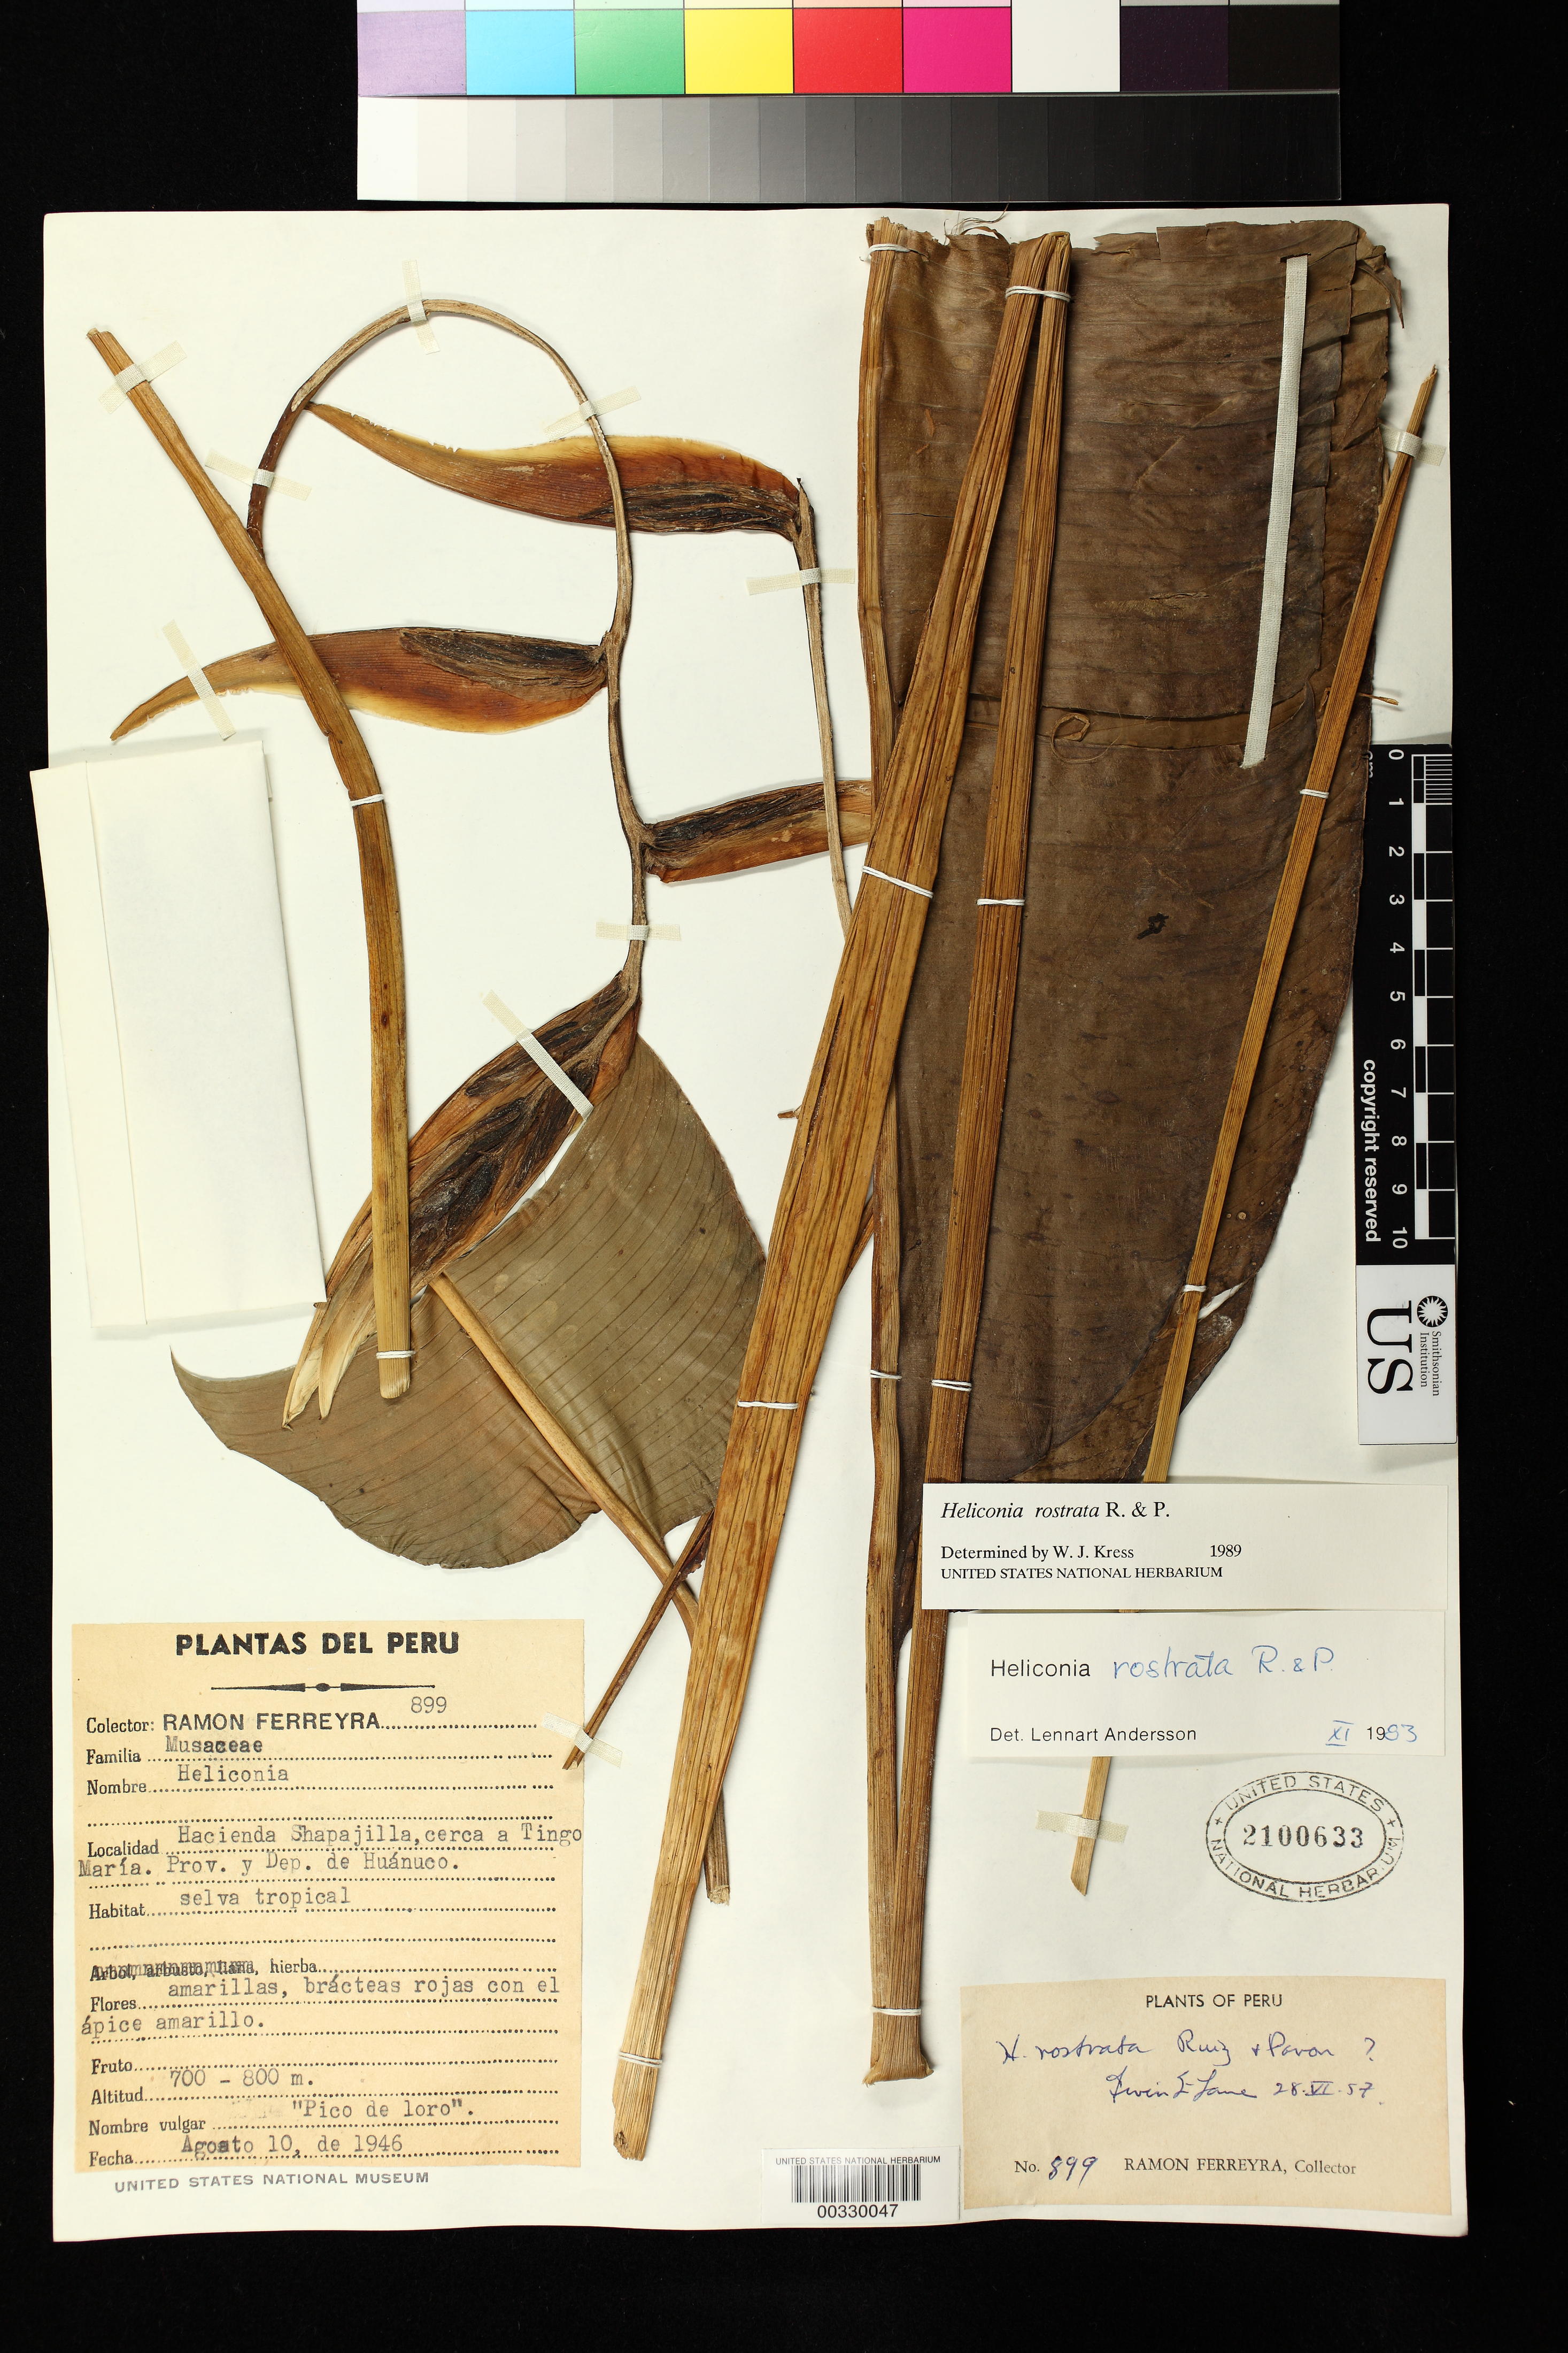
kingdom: Plantae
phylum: Tracheophyta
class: Liliopsida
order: Zingiberales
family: Heliconiaceae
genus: Heliconia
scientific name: Heliconia rostrata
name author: Ruiz & Pav.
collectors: R. A. Ferreyra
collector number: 899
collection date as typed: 10 Aug 1946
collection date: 1946-08-10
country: Peru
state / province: Huánuco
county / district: Huánuco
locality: Hacienda Shapajilla, near Tingo María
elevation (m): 700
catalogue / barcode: US 2100633